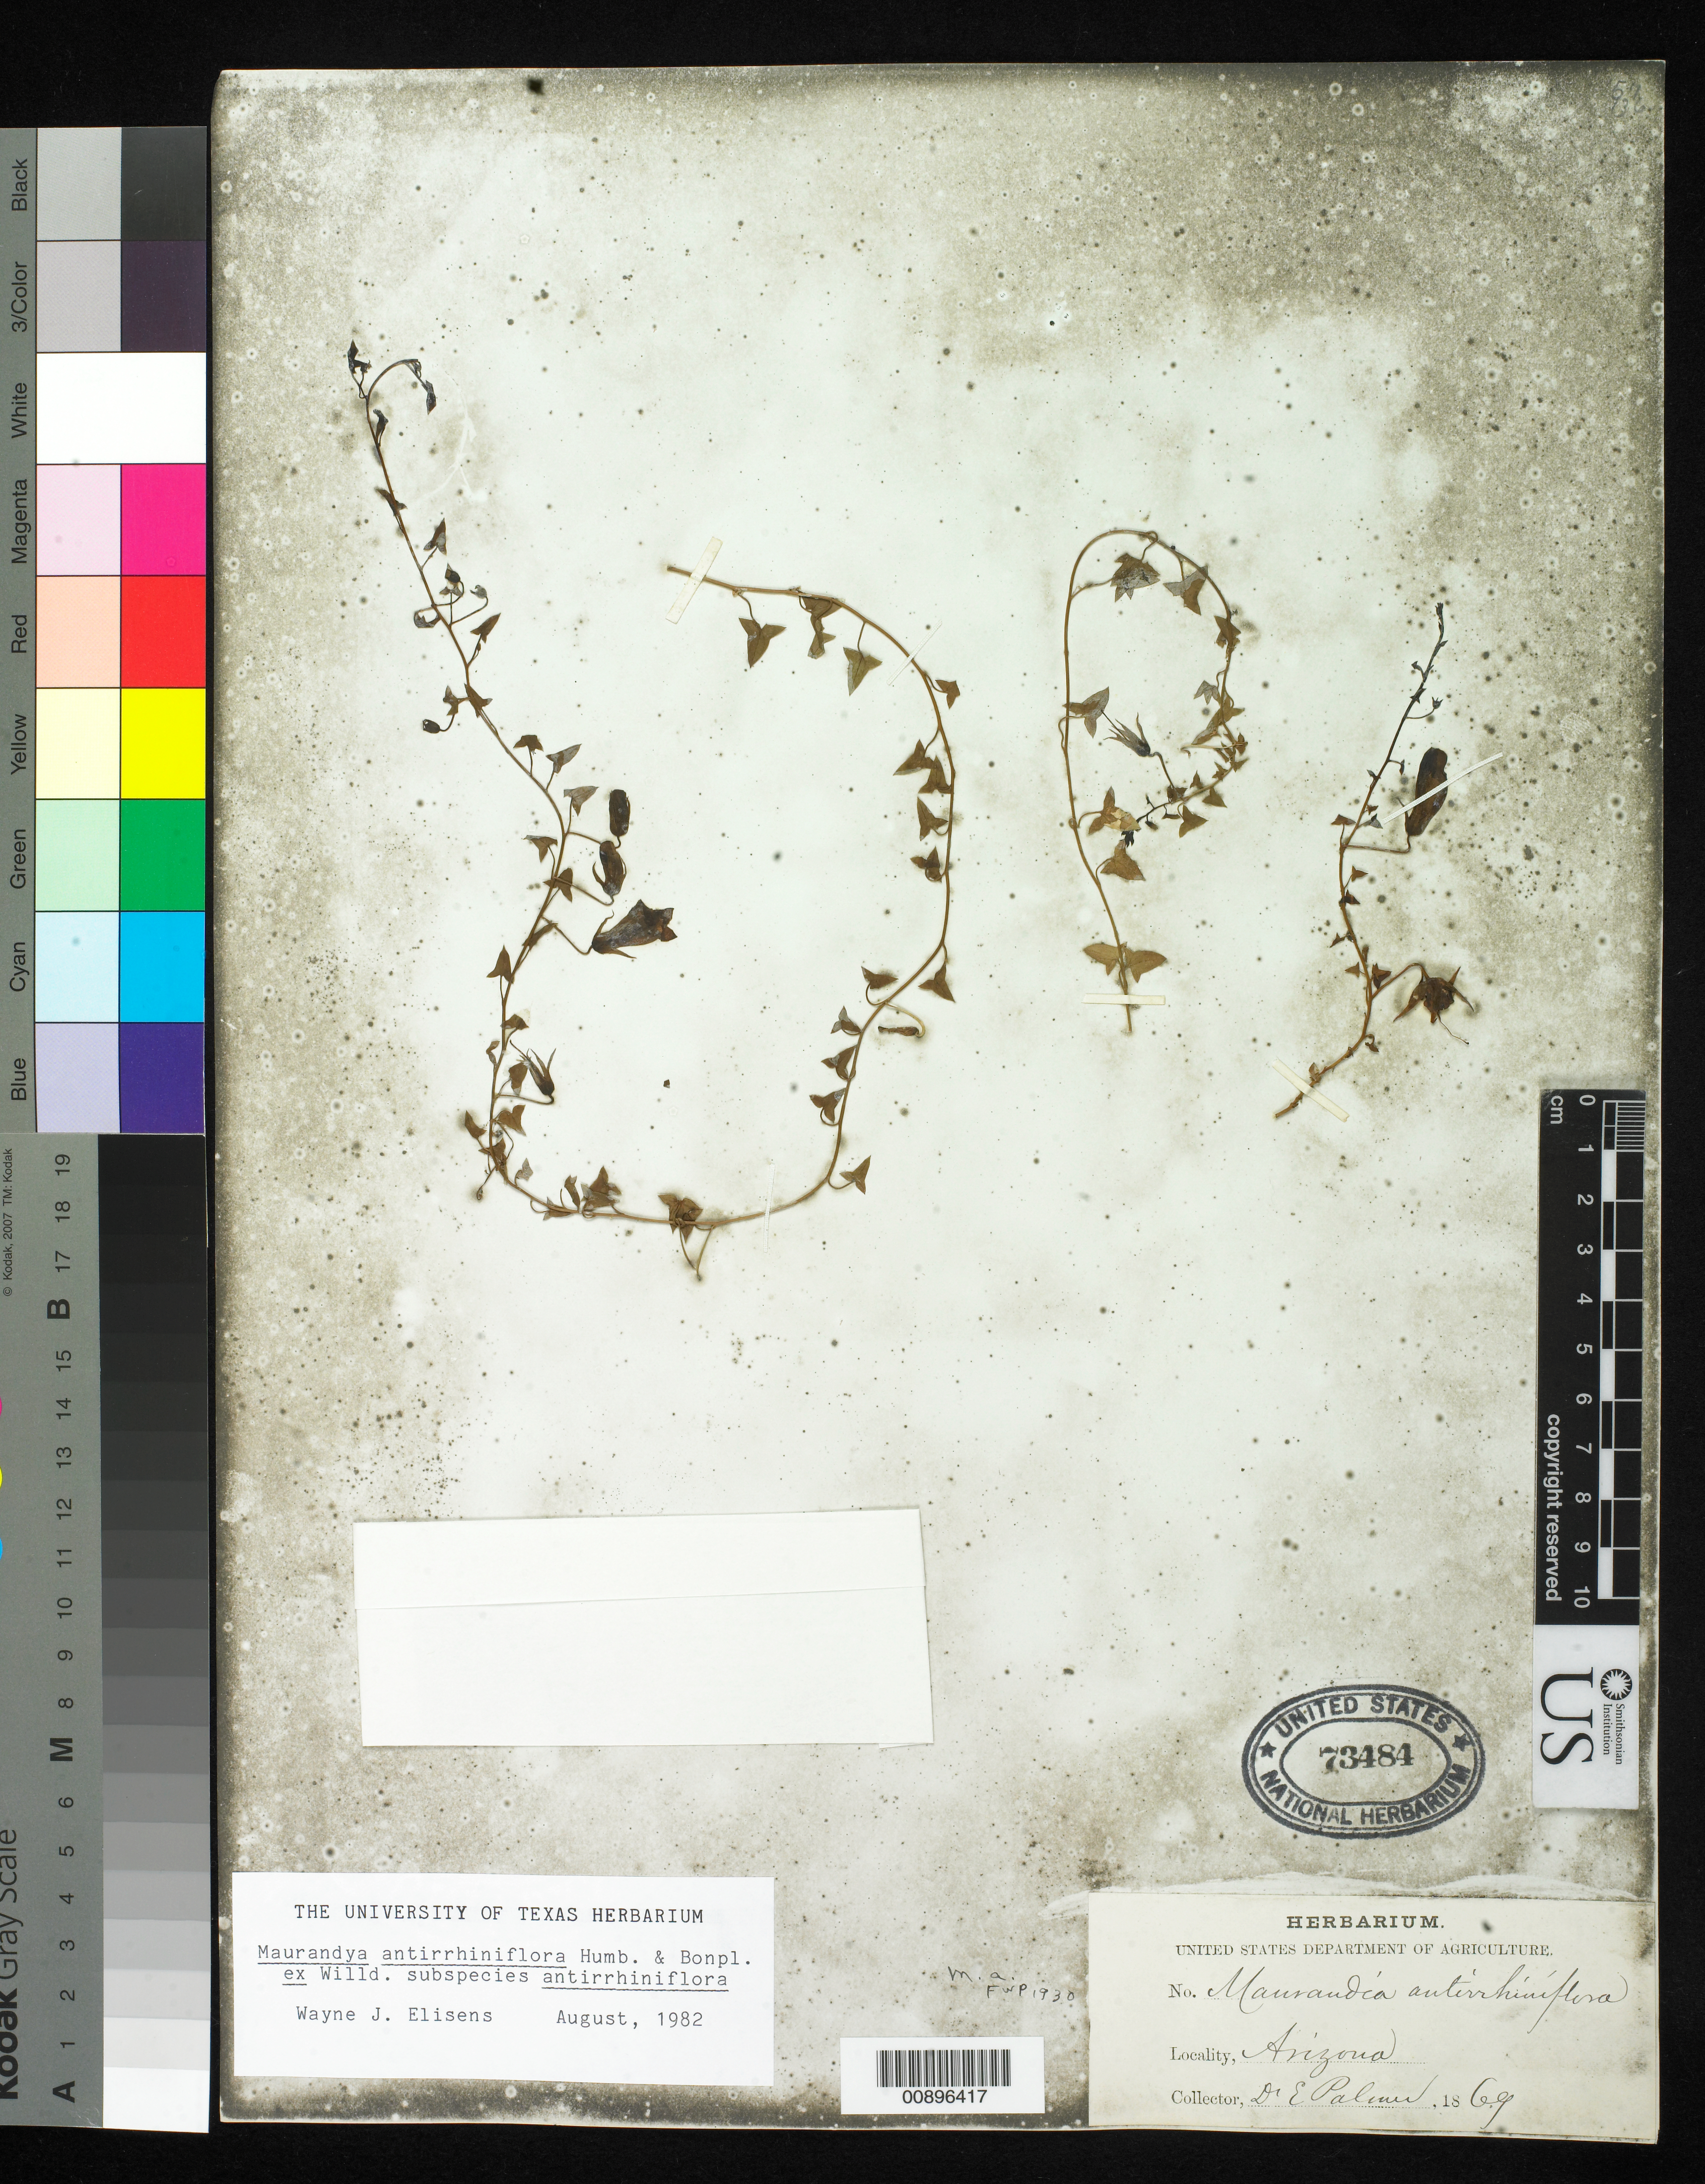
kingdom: Plantae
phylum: Tracheophyta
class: Magnoliopsida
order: Lamiales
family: Plantaginaceae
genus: Maurandya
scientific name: Maurandya antirrhiniflora subsp. antirrhiniflora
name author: Humb. & Bonpl. ex Willd.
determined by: Elisens, W. J.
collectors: E. Palmer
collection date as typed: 1869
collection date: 1869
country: United States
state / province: Arizona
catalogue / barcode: US 73484